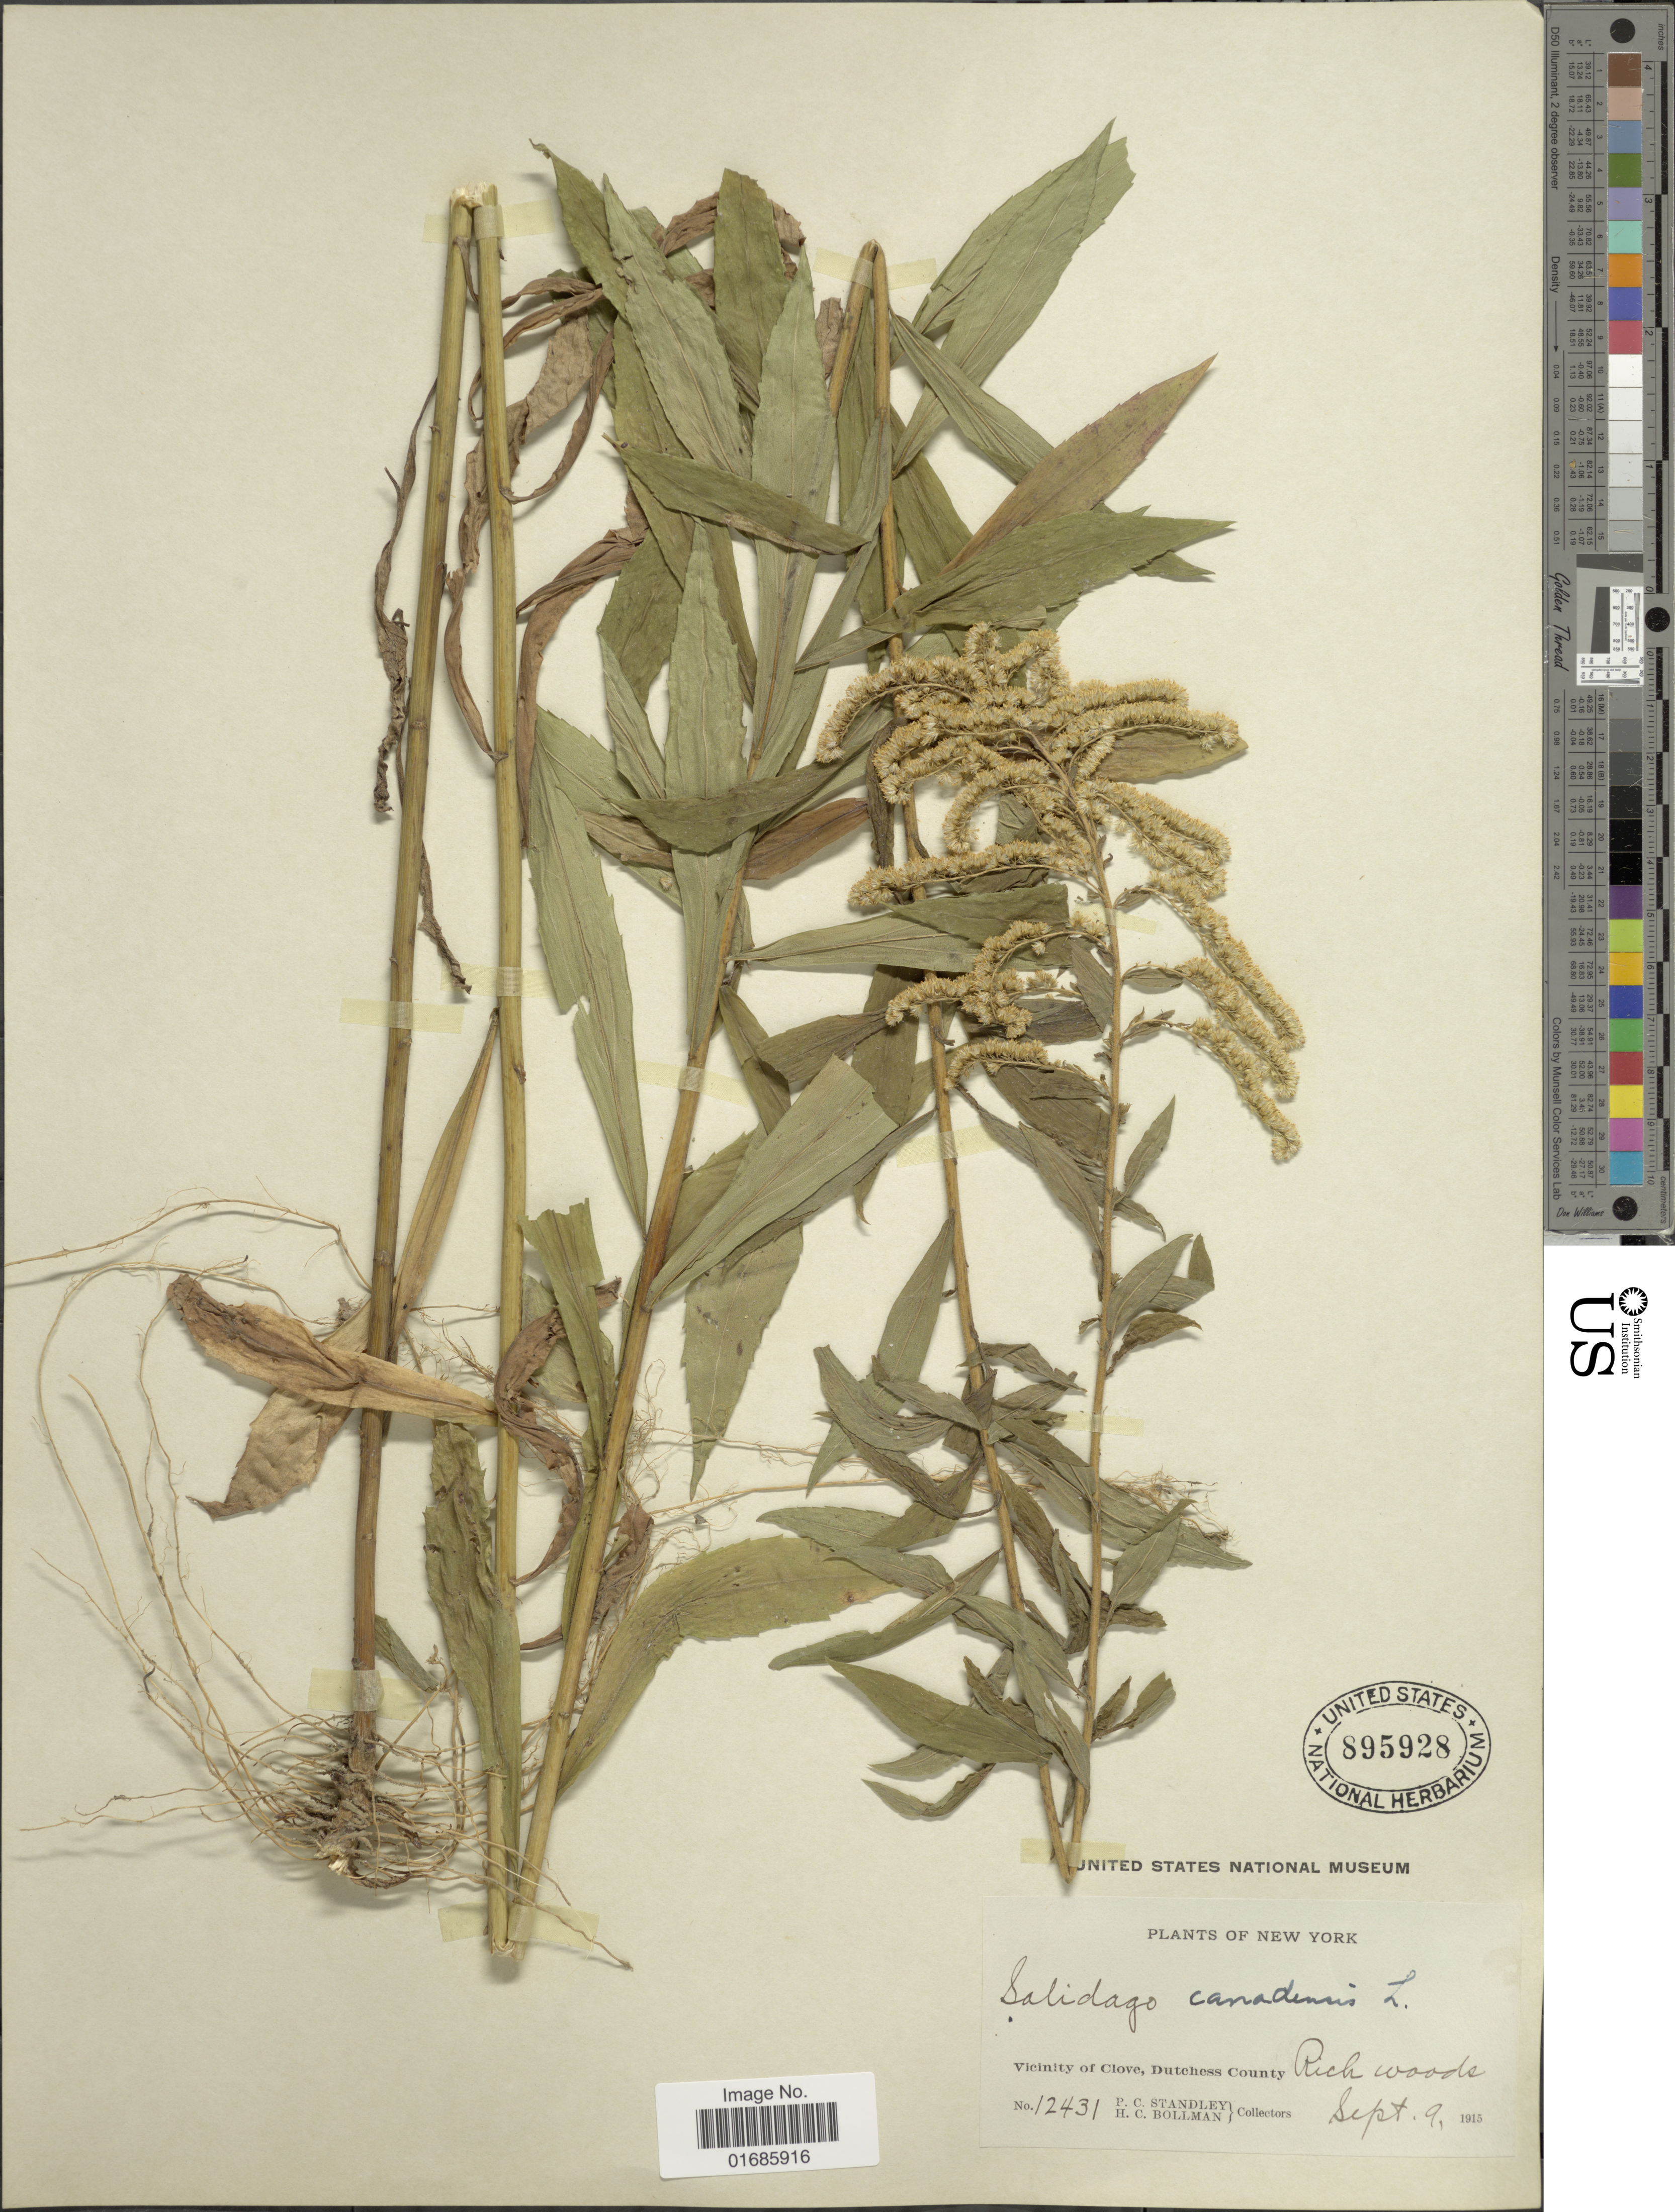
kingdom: Plantae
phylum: Tracheophyta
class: Magnoliopsida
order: Asterales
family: Asteraceae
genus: Solidago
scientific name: Solidago canadensis var. scabra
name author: (Muhl. ex Willd.) Torr. & A. Gray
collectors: P. C. Standley & H. C. Bollman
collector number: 12431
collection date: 1915-09-09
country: United States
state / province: New York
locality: Vicinity of Clove, Dutchess County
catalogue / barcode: US 895928